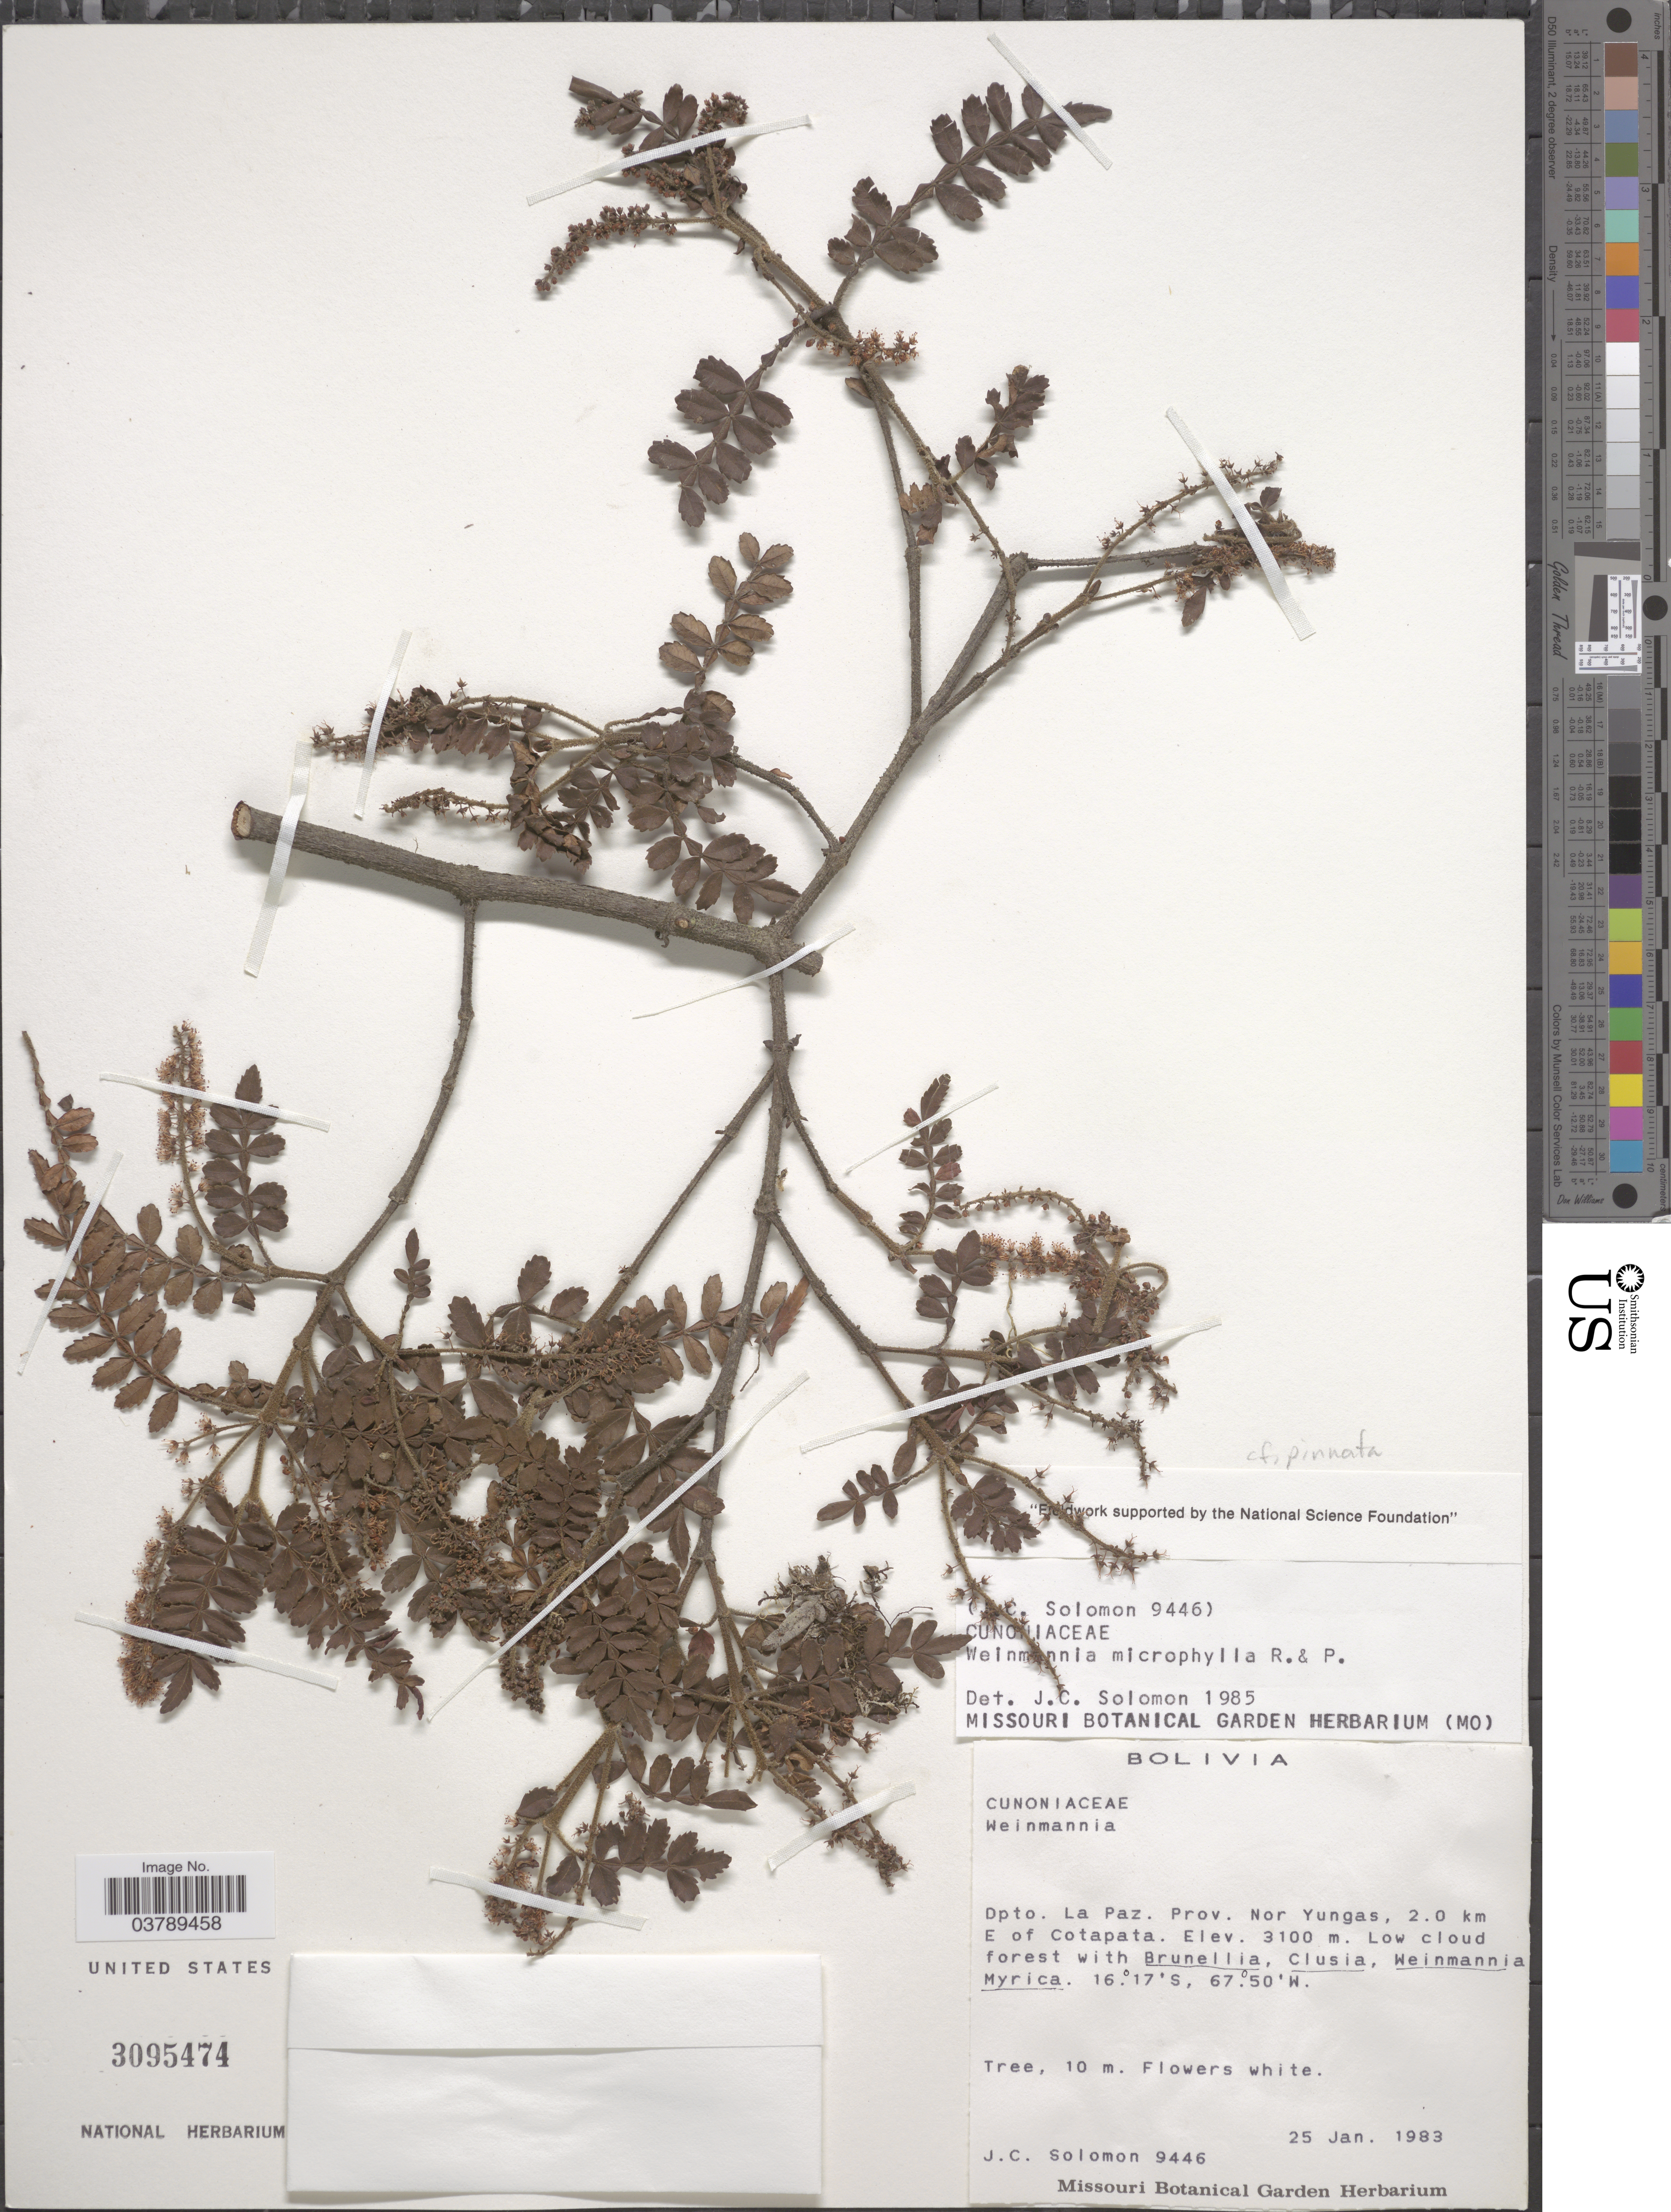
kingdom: Plantae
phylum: Tracheophyta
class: Magnoliopsida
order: Oxalidales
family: Cunoniaceae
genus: Weinmannia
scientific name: Weinmannia pinnata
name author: L.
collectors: J. C. Solomon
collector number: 9446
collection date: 1983-01-25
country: Bolivia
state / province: La Paz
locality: Dpto. La Paz. Prov. Nor Yungas, 2.0 km E of Cotapata.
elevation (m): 3100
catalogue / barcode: US 3095474